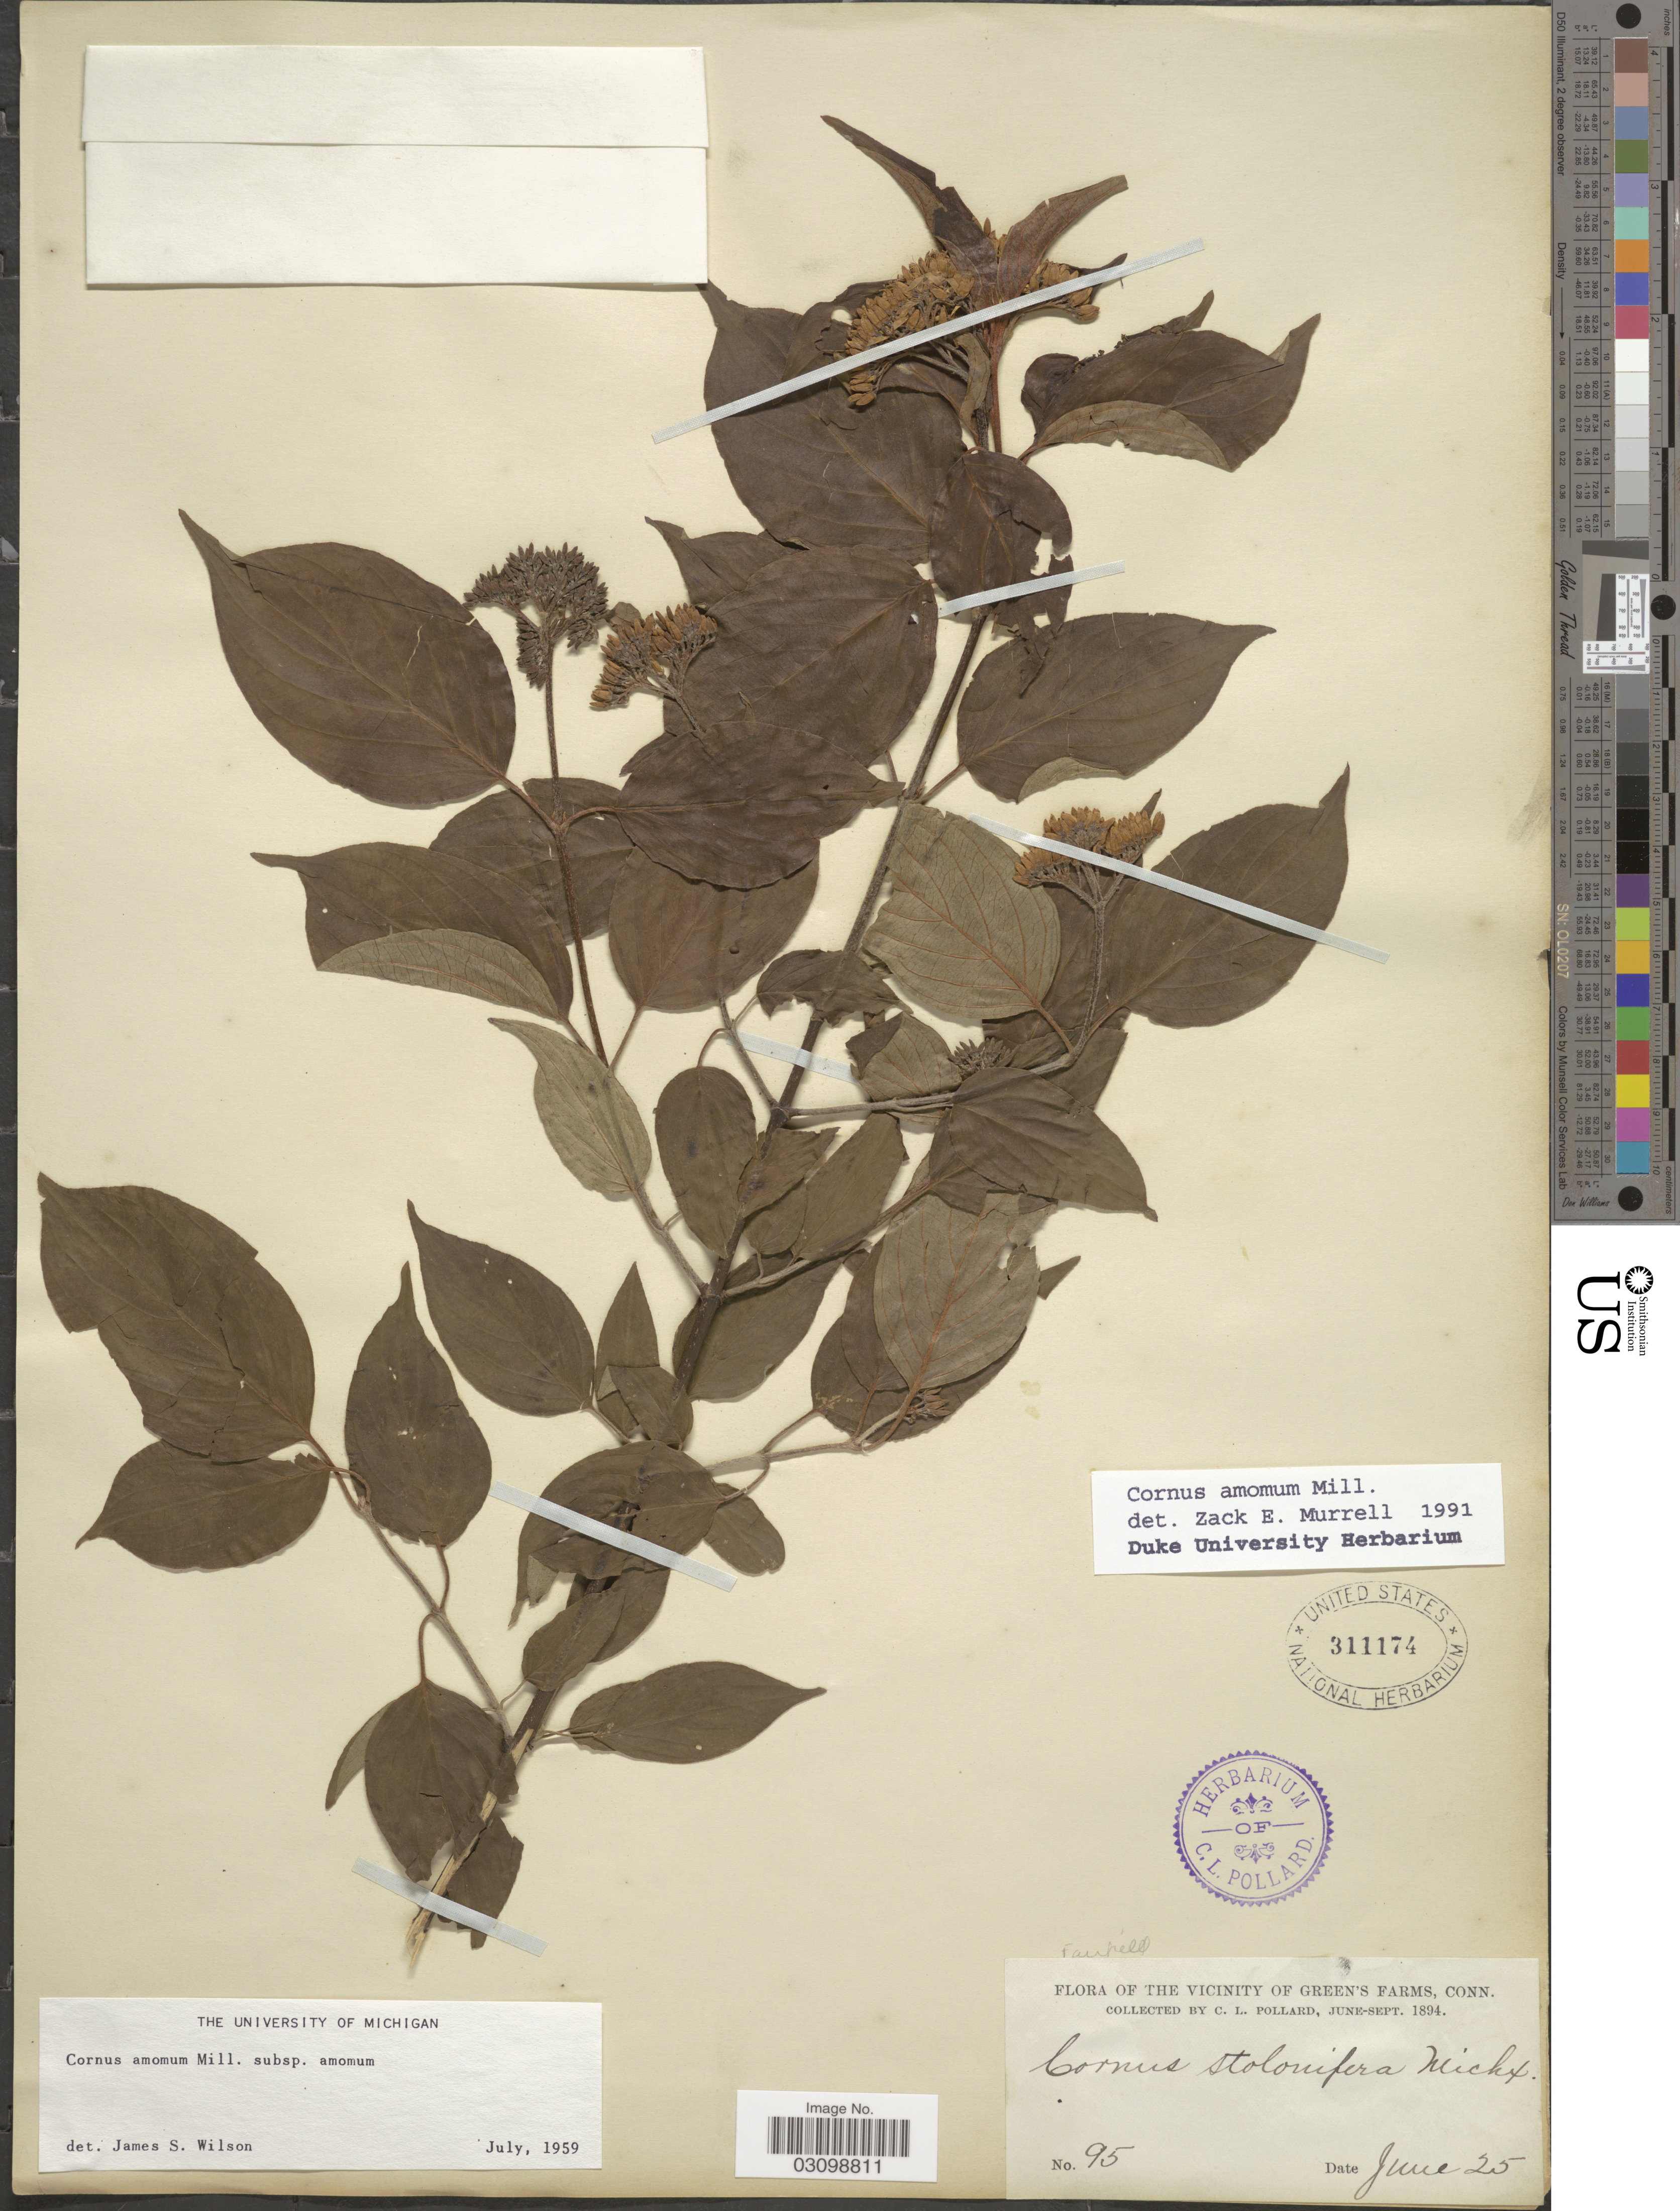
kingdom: Plantae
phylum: Tracheophyta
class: Magnoliopsida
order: Cornales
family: Cornaceae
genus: Cornus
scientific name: Cornus amomum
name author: Mill.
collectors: C. L. Pollard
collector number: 95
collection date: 1894-06-25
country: United States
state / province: Connecticut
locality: Vicinity of Green's Farms, Conn.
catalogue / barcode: US 311174